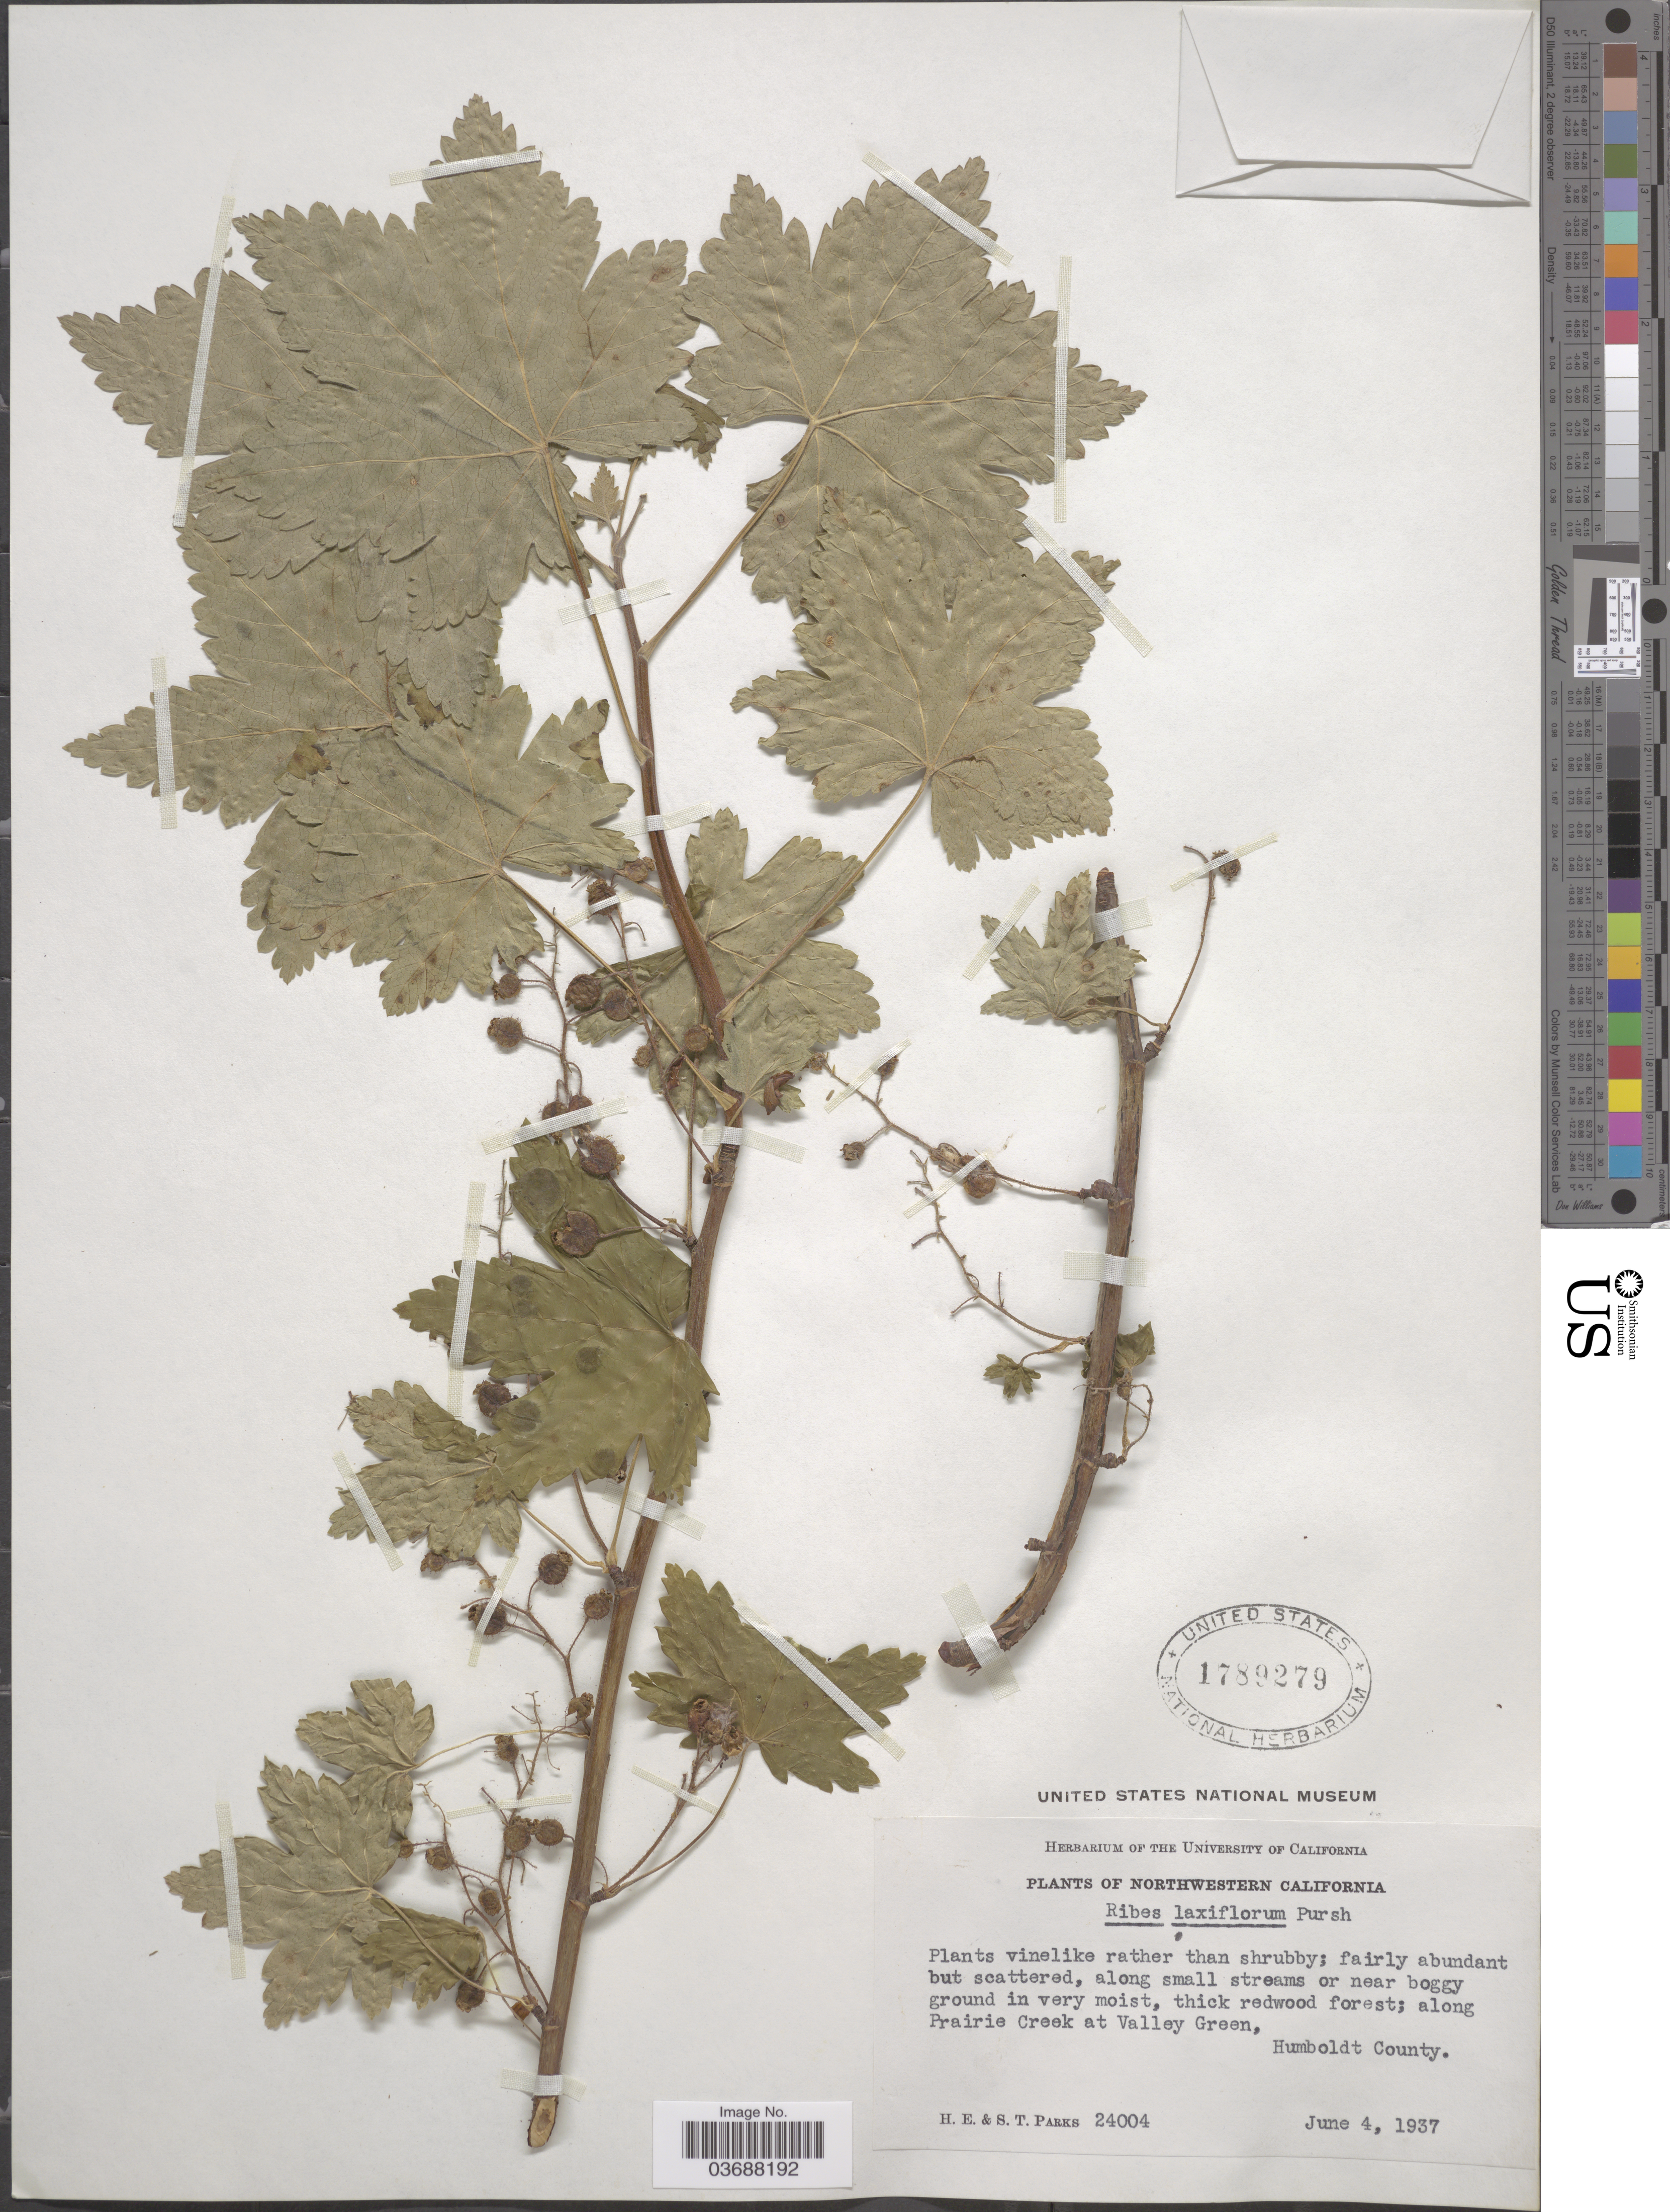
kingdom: Plantae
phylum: Tracheophyta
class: Magnoliopsida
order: Saxifragales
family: Grossulariaceae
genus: Ribes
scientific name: Ribes laxiflorum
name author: Pursh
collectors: H. E. Parks & S. Parks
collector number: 24004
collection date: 1937-06-04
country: United States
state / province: California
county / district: Humboldt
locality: Northwestern California. Along Prairie Creek at Valley Green, Humboldt County.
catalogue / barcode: US 1789279